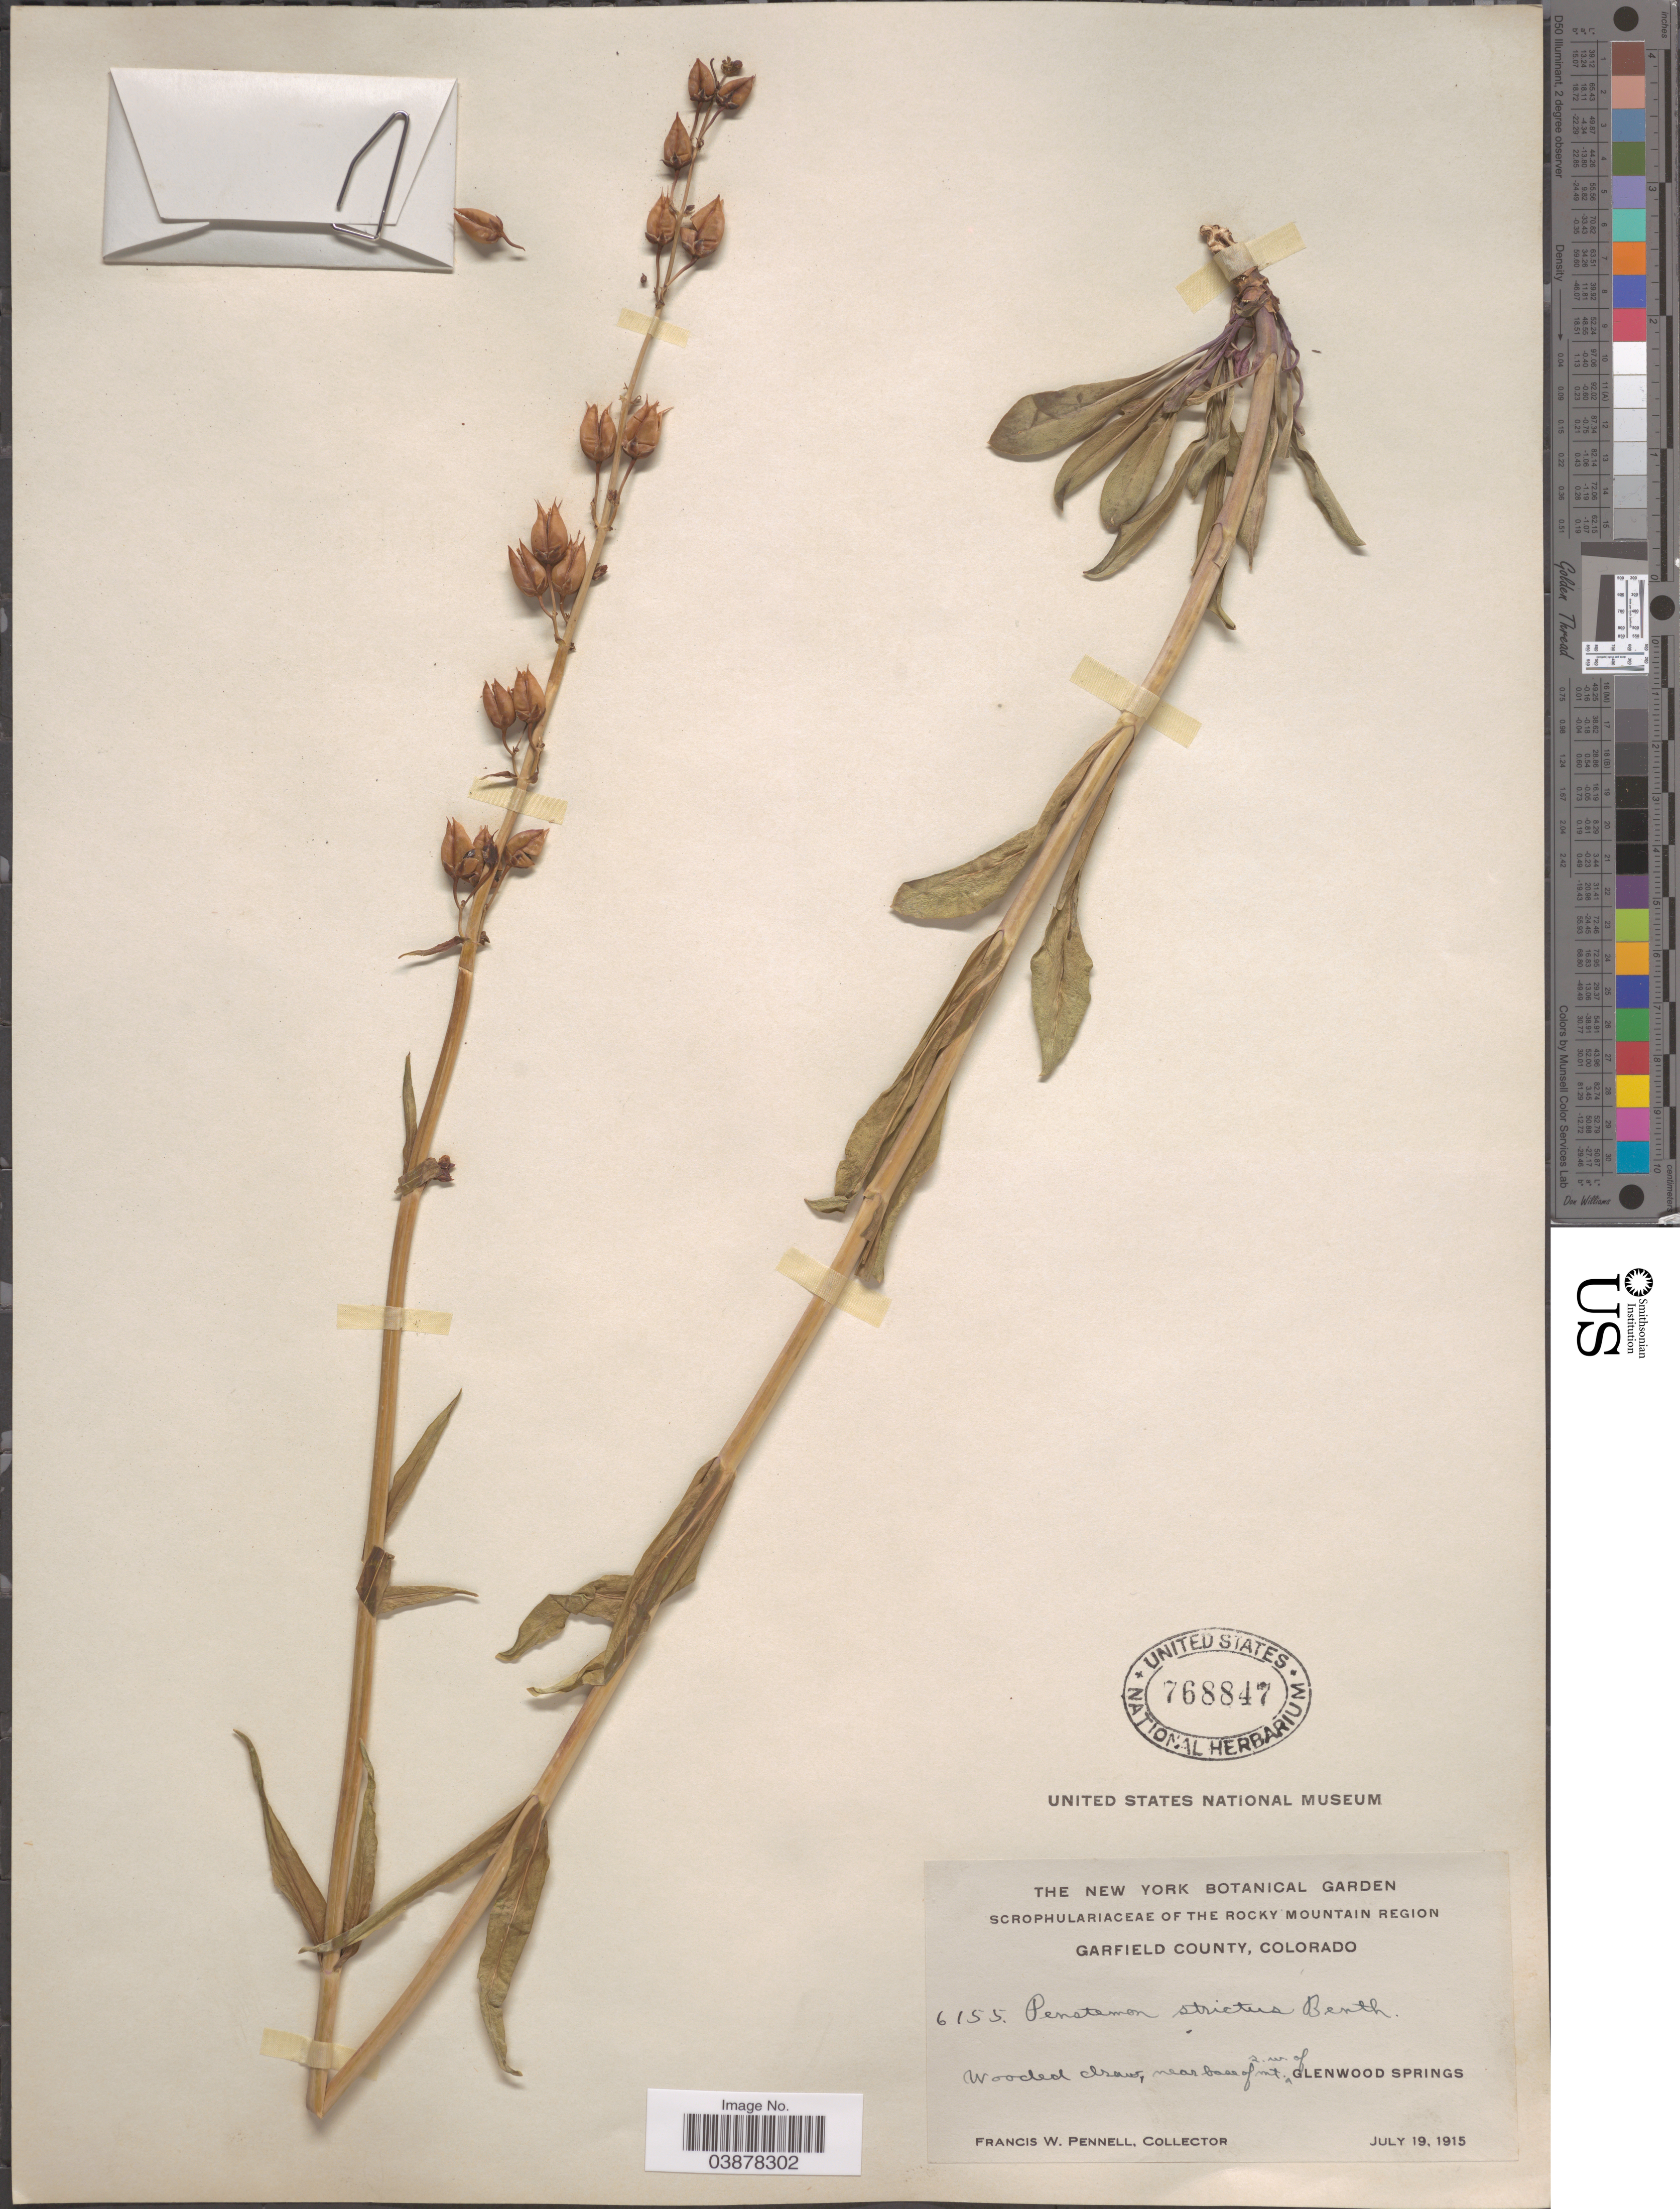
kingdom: Plantae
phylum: Tracheophyta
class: Magnoliopsida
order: Lamiales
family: Plantaginaceae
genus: Penstemon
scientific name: Penstemon strictus subsp. strictus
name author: Benth.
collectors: F. W. Pennell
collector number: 6155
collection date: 1915-07-19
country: United States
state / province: Colorado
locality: The Rocky Mountain Region. Garfield County. Wooded draw, near base of mt. s. w. of Glenwood Springs.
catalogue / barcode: US 768847